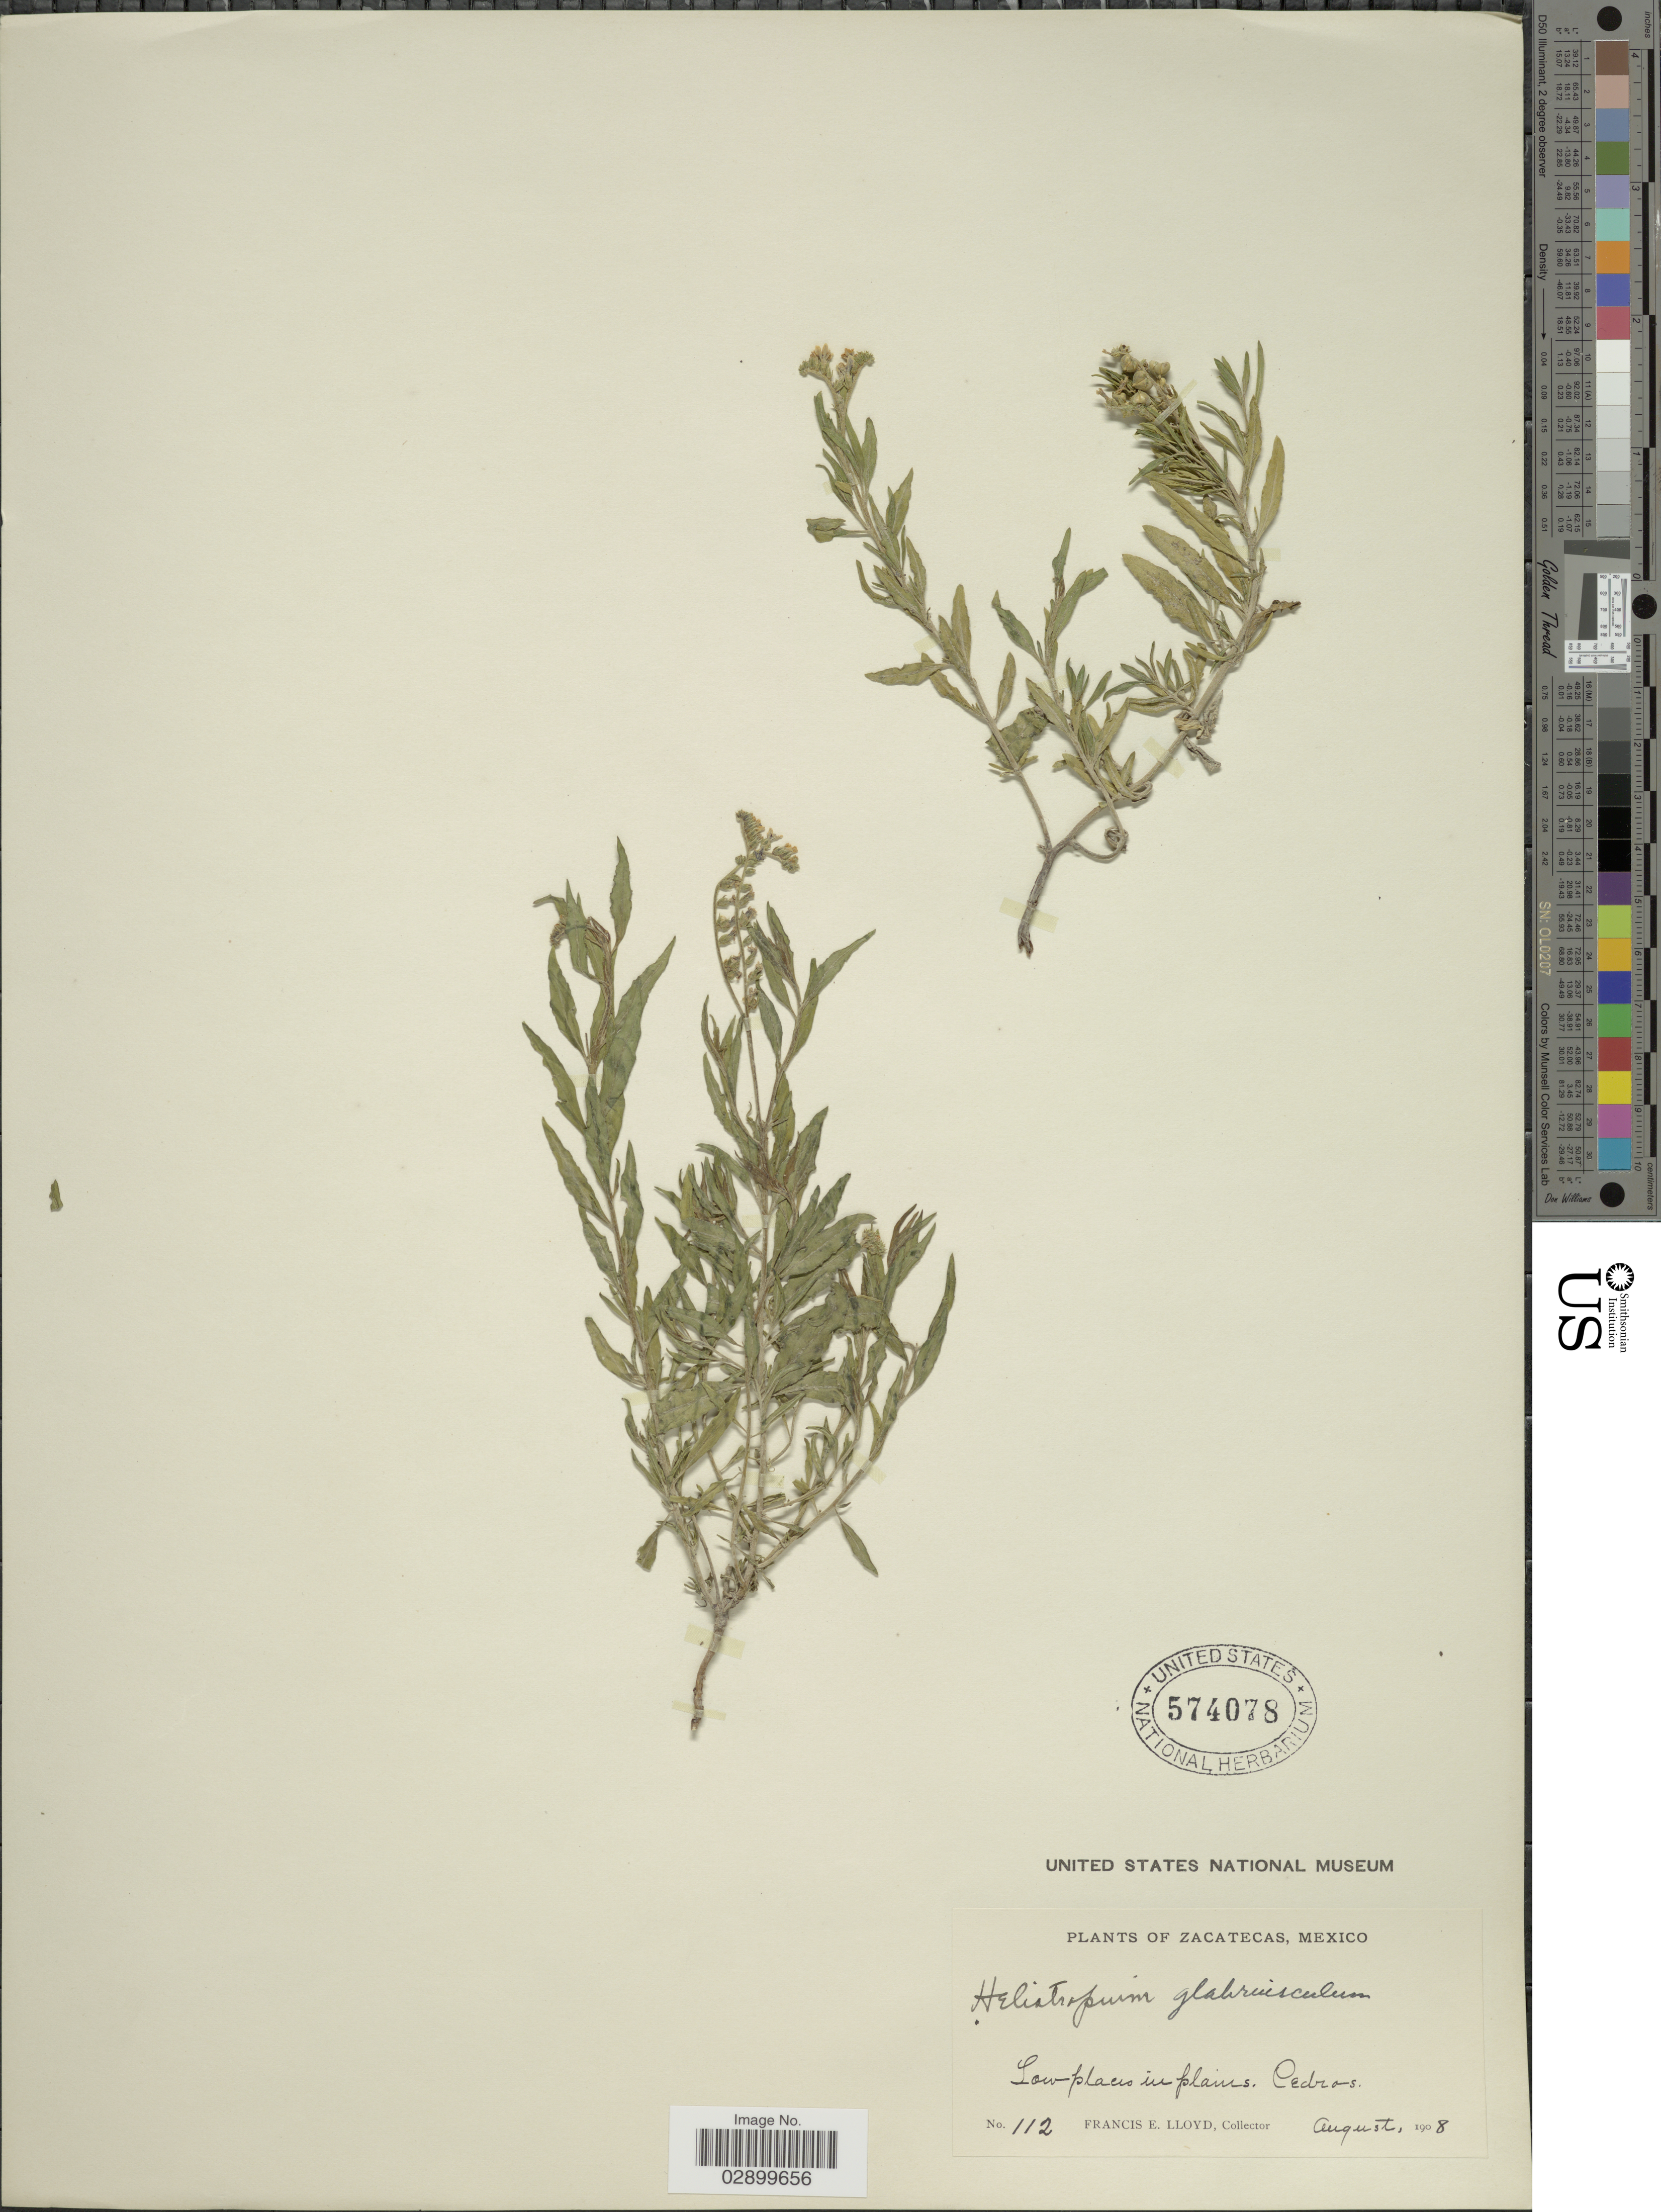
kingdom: Plantae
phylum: Tracheophyta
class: Magnoliopsida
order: Boraginales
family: Heliotropiaceae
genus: Heliotropium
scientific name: Heliotropium glabriusculum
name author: (Torr.) A. Gray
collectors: Lloyd, C. E.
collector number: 112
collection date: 1908-08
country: Mexico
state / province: Zacatecas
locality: Cedros.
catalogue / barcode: US 574078